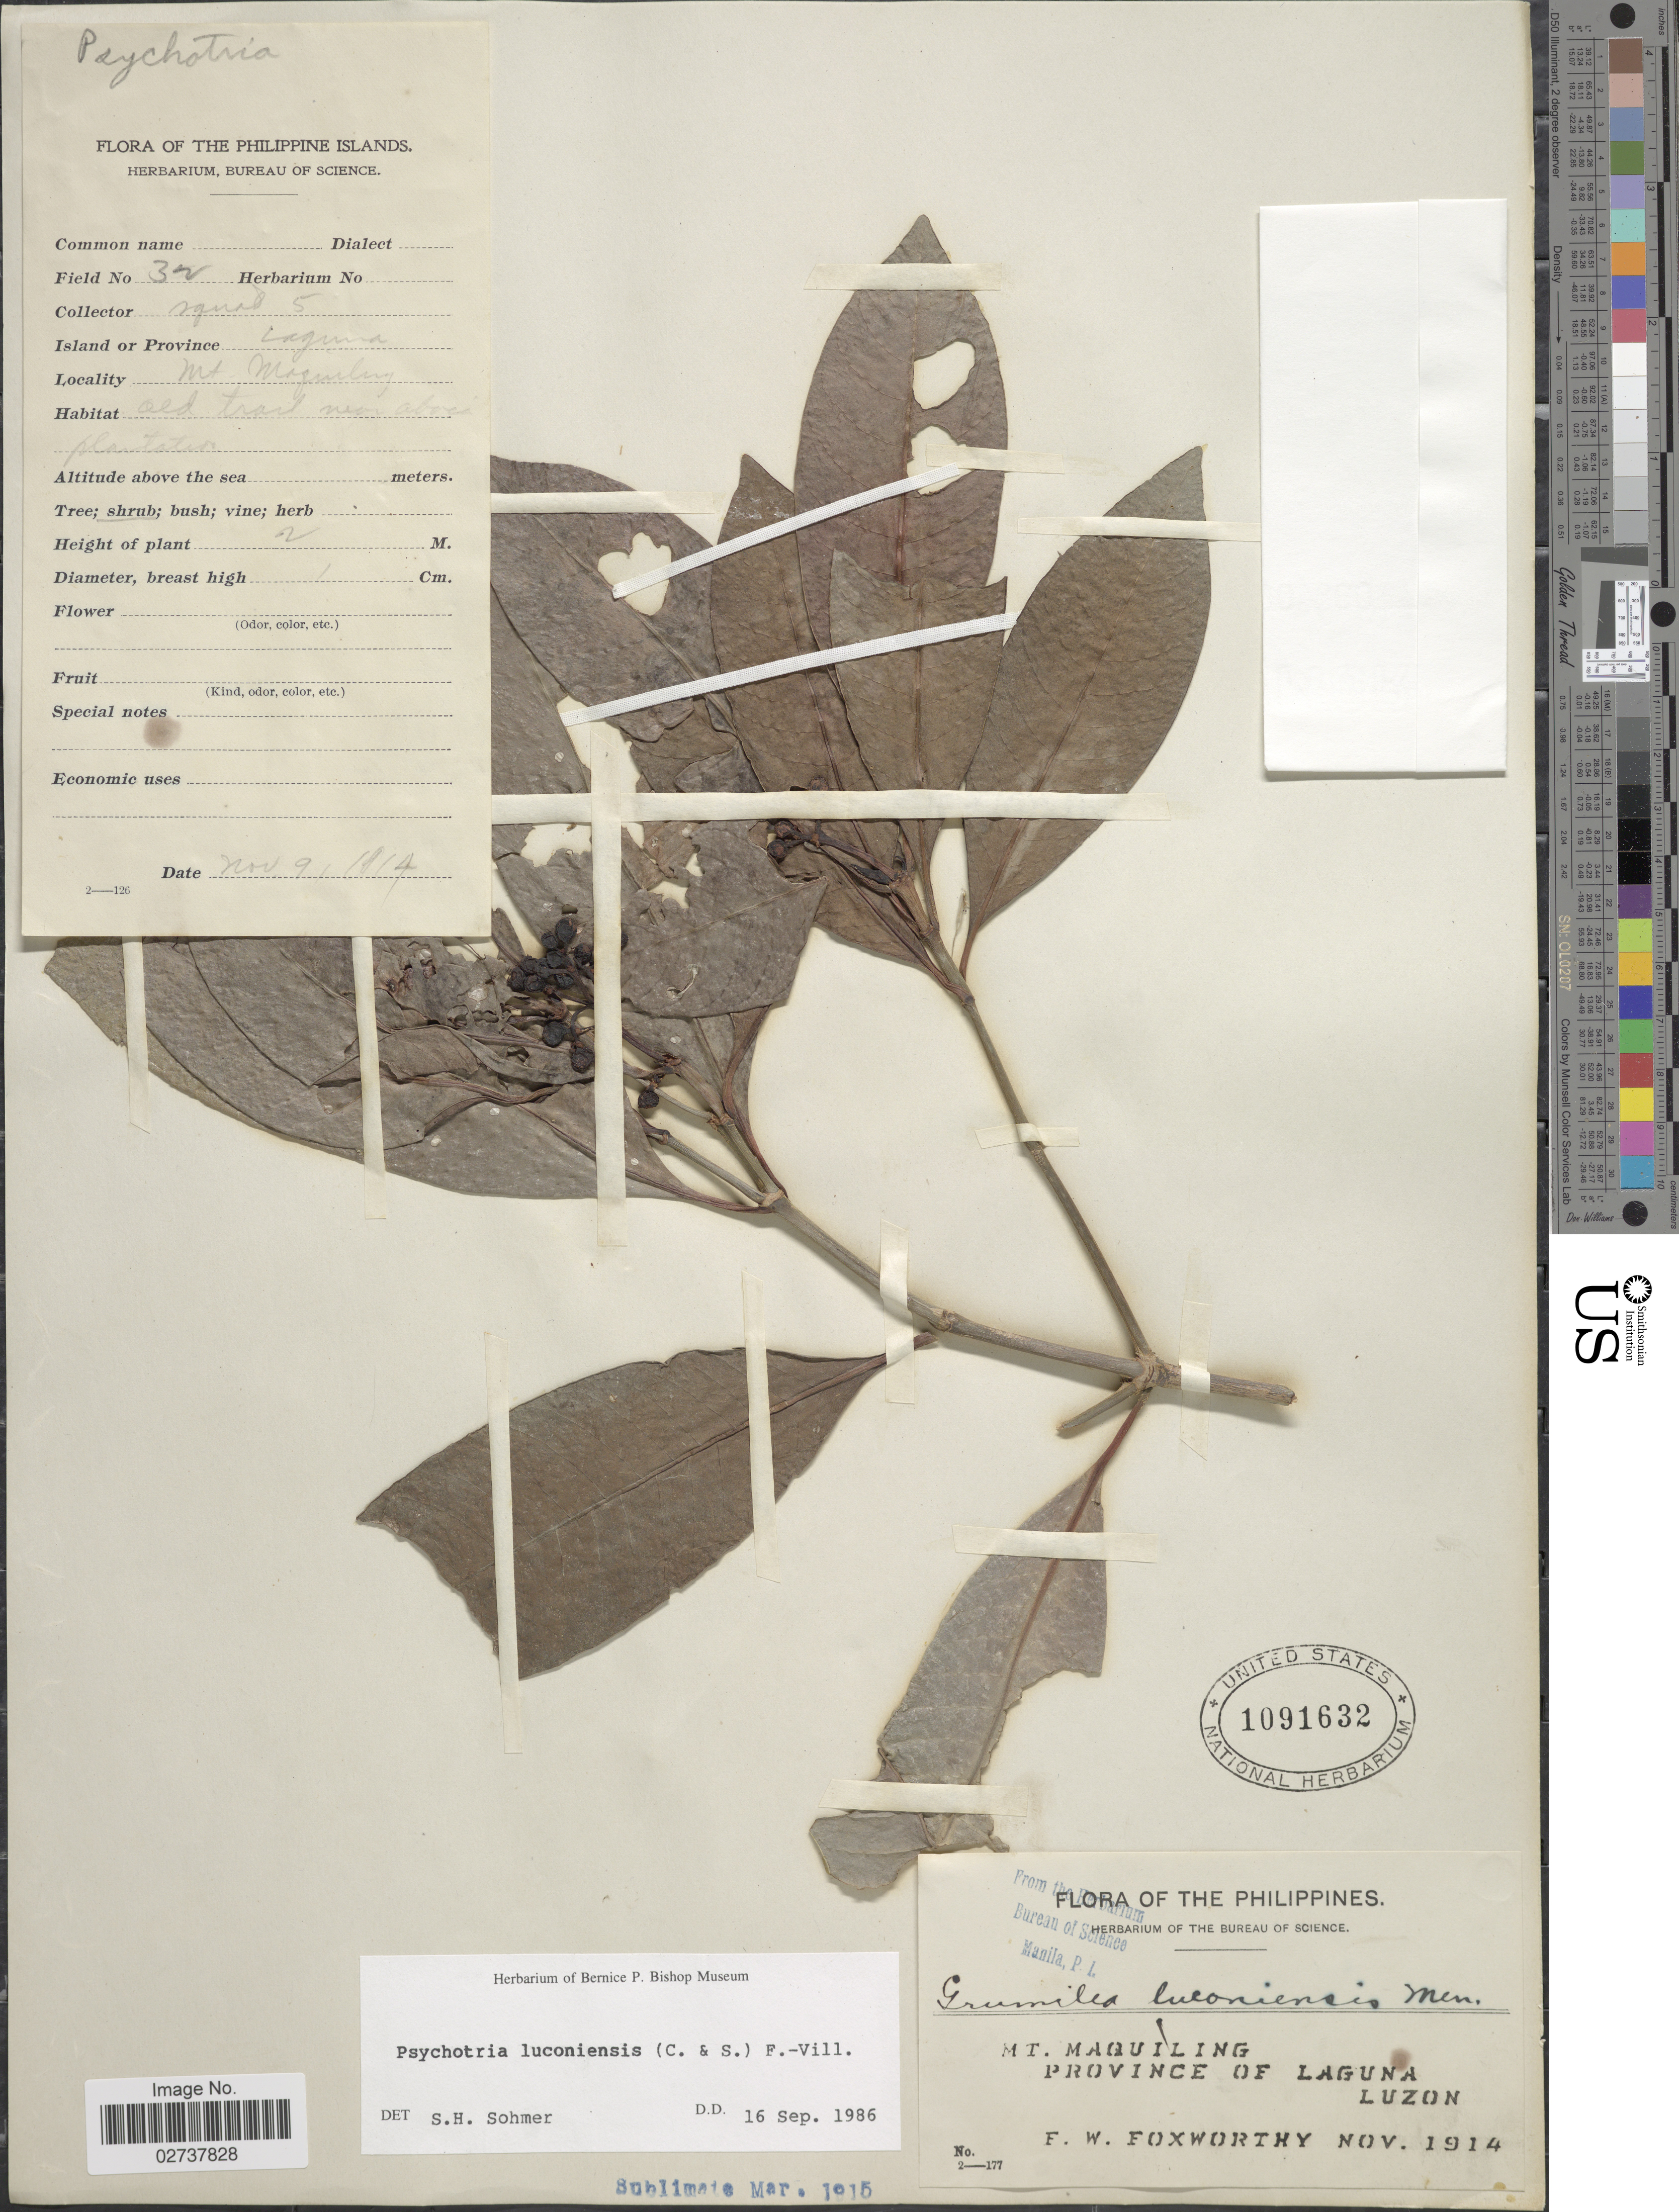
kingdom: Plantae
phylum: Tracheophyta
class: Magnoliopsida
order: Gentianales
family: Rubiaceae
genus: Psychotria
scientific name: Psychotria luzoniensis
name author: (Cham. & Schltdl.) Fern.-Vill.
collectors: F. W. Foxworthy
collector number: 32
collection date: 1914-11-09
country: Philippines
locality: Mt. Maquiling Province of Laguna Luzon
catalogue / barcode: US 1091632